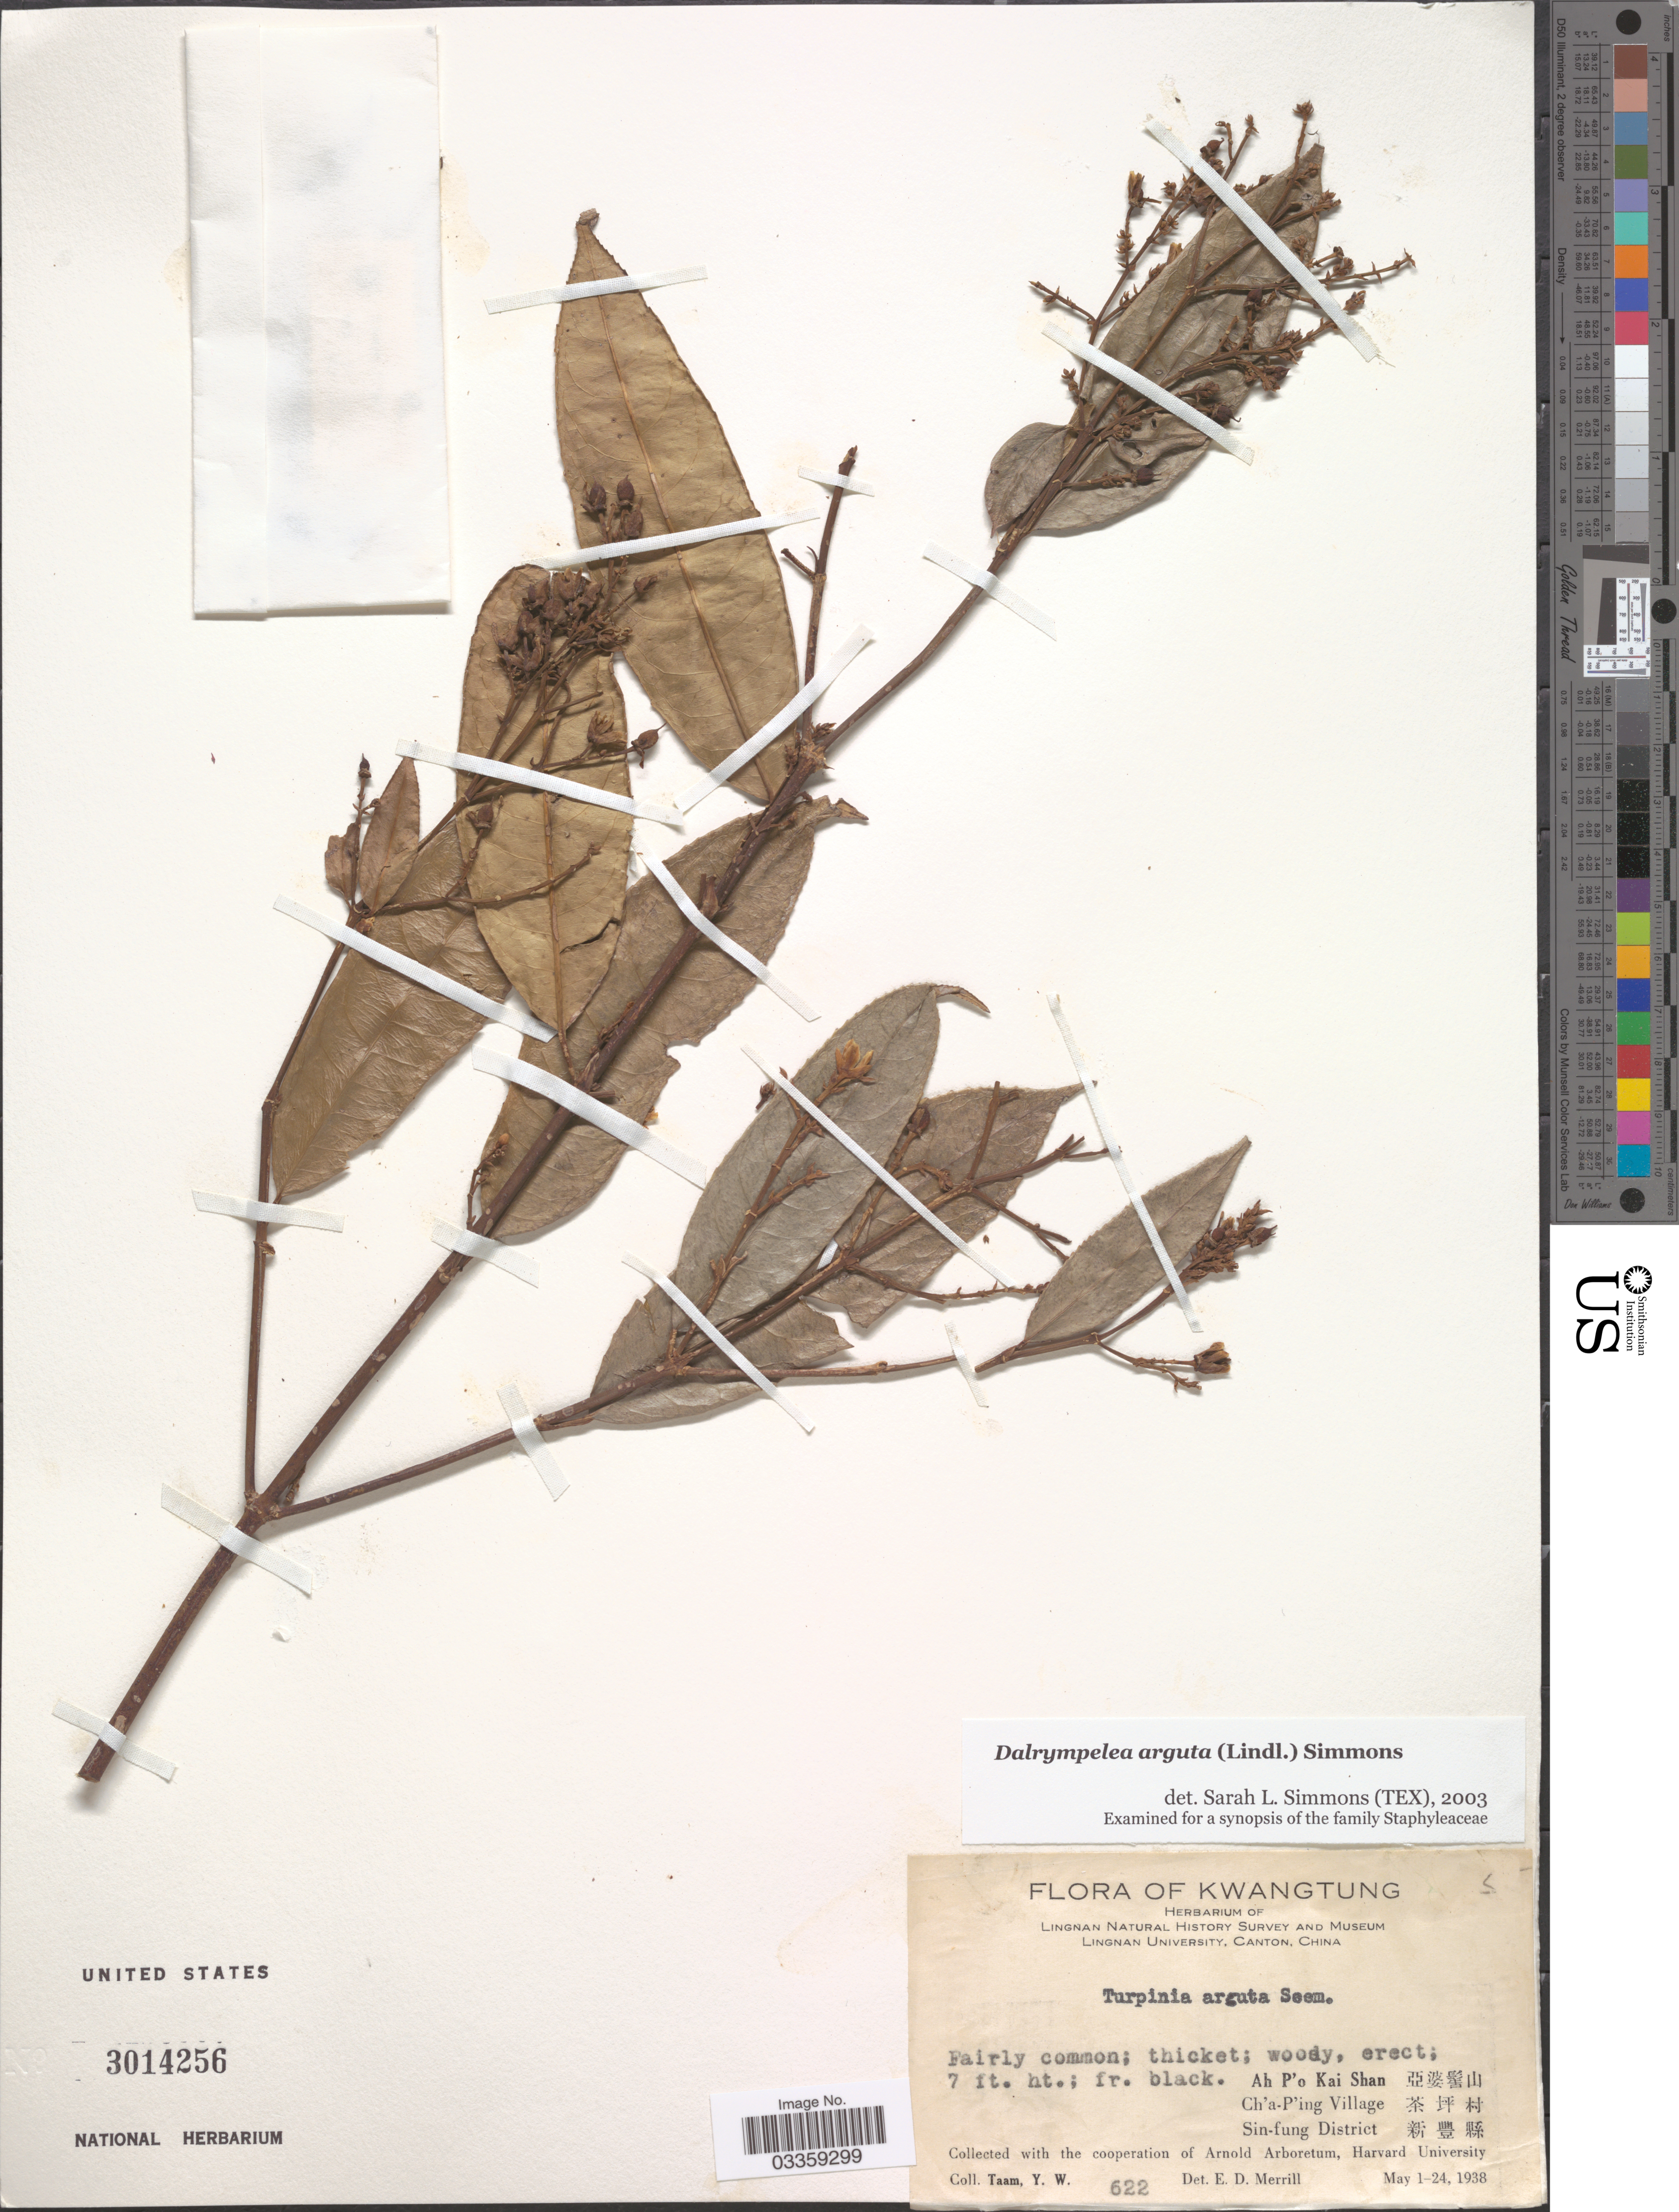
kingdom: Plantae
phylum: Tracheophyta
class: Magnoliopsida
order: Crossosomatales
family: Staphyleaceae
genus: Turpinia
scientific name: Turpinia arguta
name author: (Lindl.) Seem.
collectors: Y. W. Taam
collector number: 622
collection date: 1938-05-01/1938-05-24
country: China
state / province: Guangdong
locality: Kwangtung, Ah P'o Kai Shan X, Ch'a-P'ing Village X, Sin-fung District X.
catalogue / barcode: US 3014256